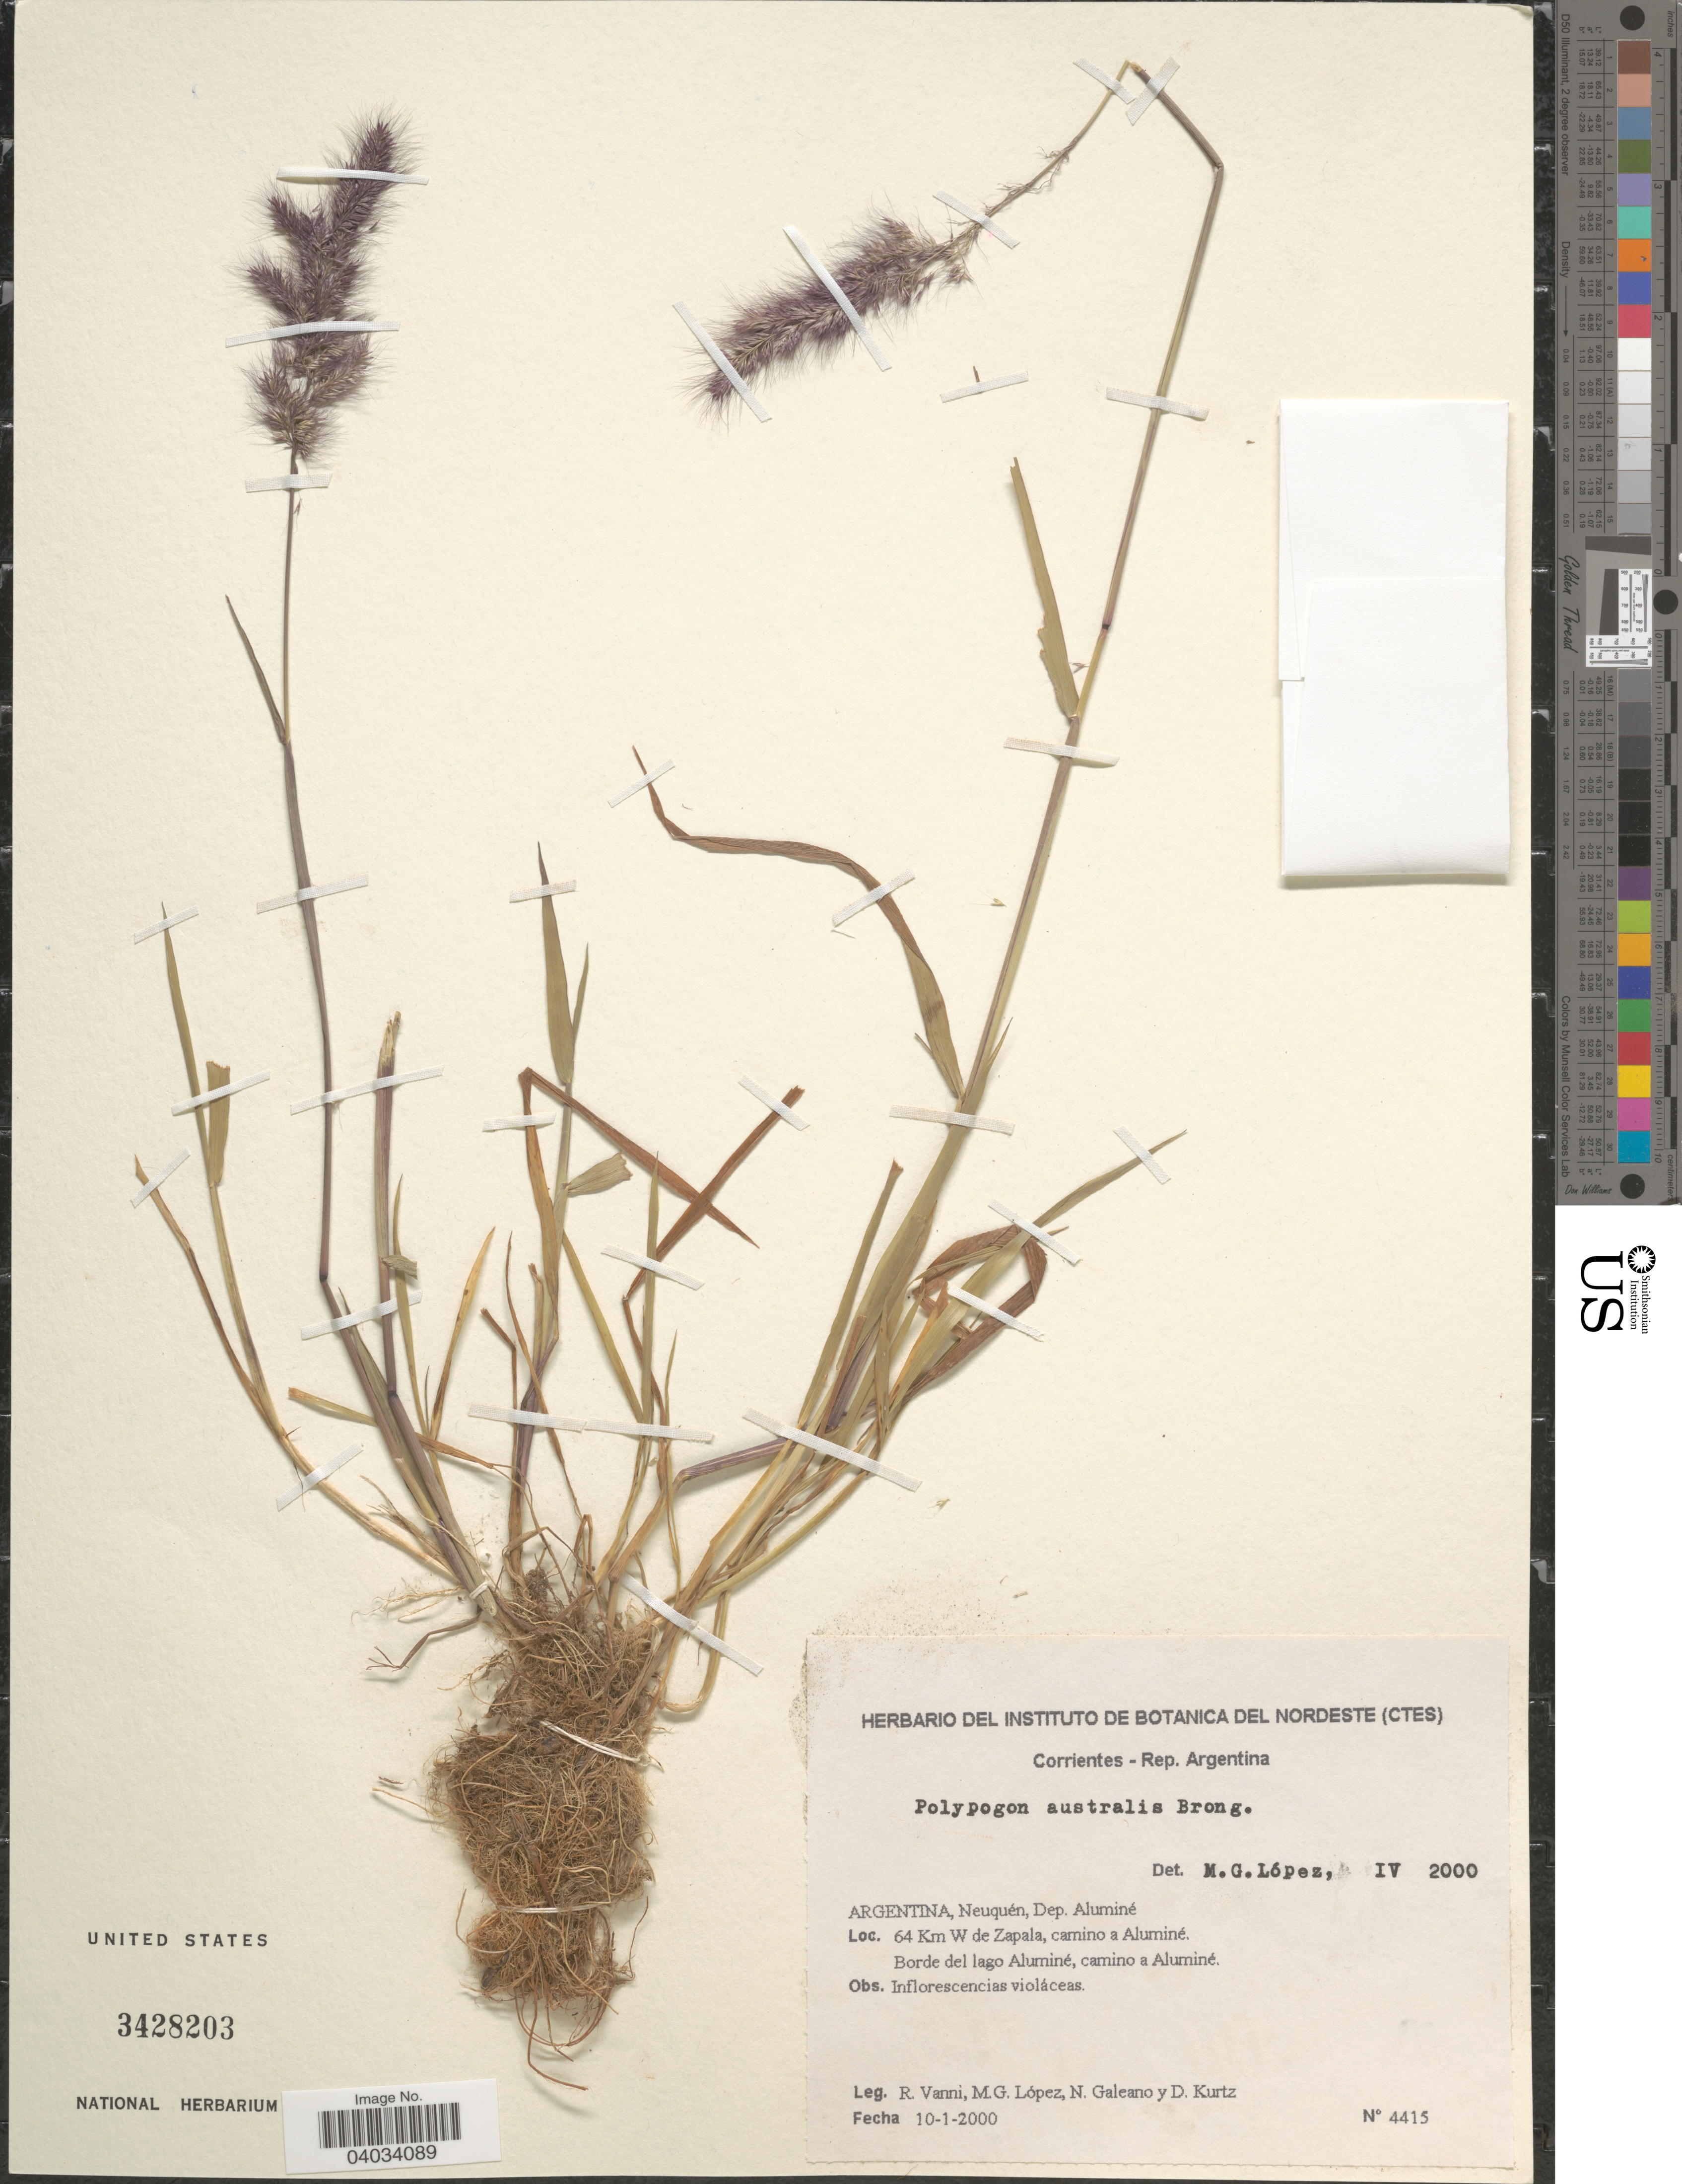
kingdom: Plantae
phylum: Tracheophyta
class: Liliopsida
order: Poales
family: Poaceae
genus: Polypogon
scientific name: Polypogon australis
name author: Brongn.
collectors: R. Vanni, M. López, N. Galeano & D. Kurtz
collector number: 4415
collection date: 2000-01-10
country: Argentina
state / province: Neuquen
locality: Dep. Aluminé. 64 Km W de Zapala, camino a Aluminé. Borde del lago Aluminé, camino a Aluminé.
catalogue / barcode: US 3428203